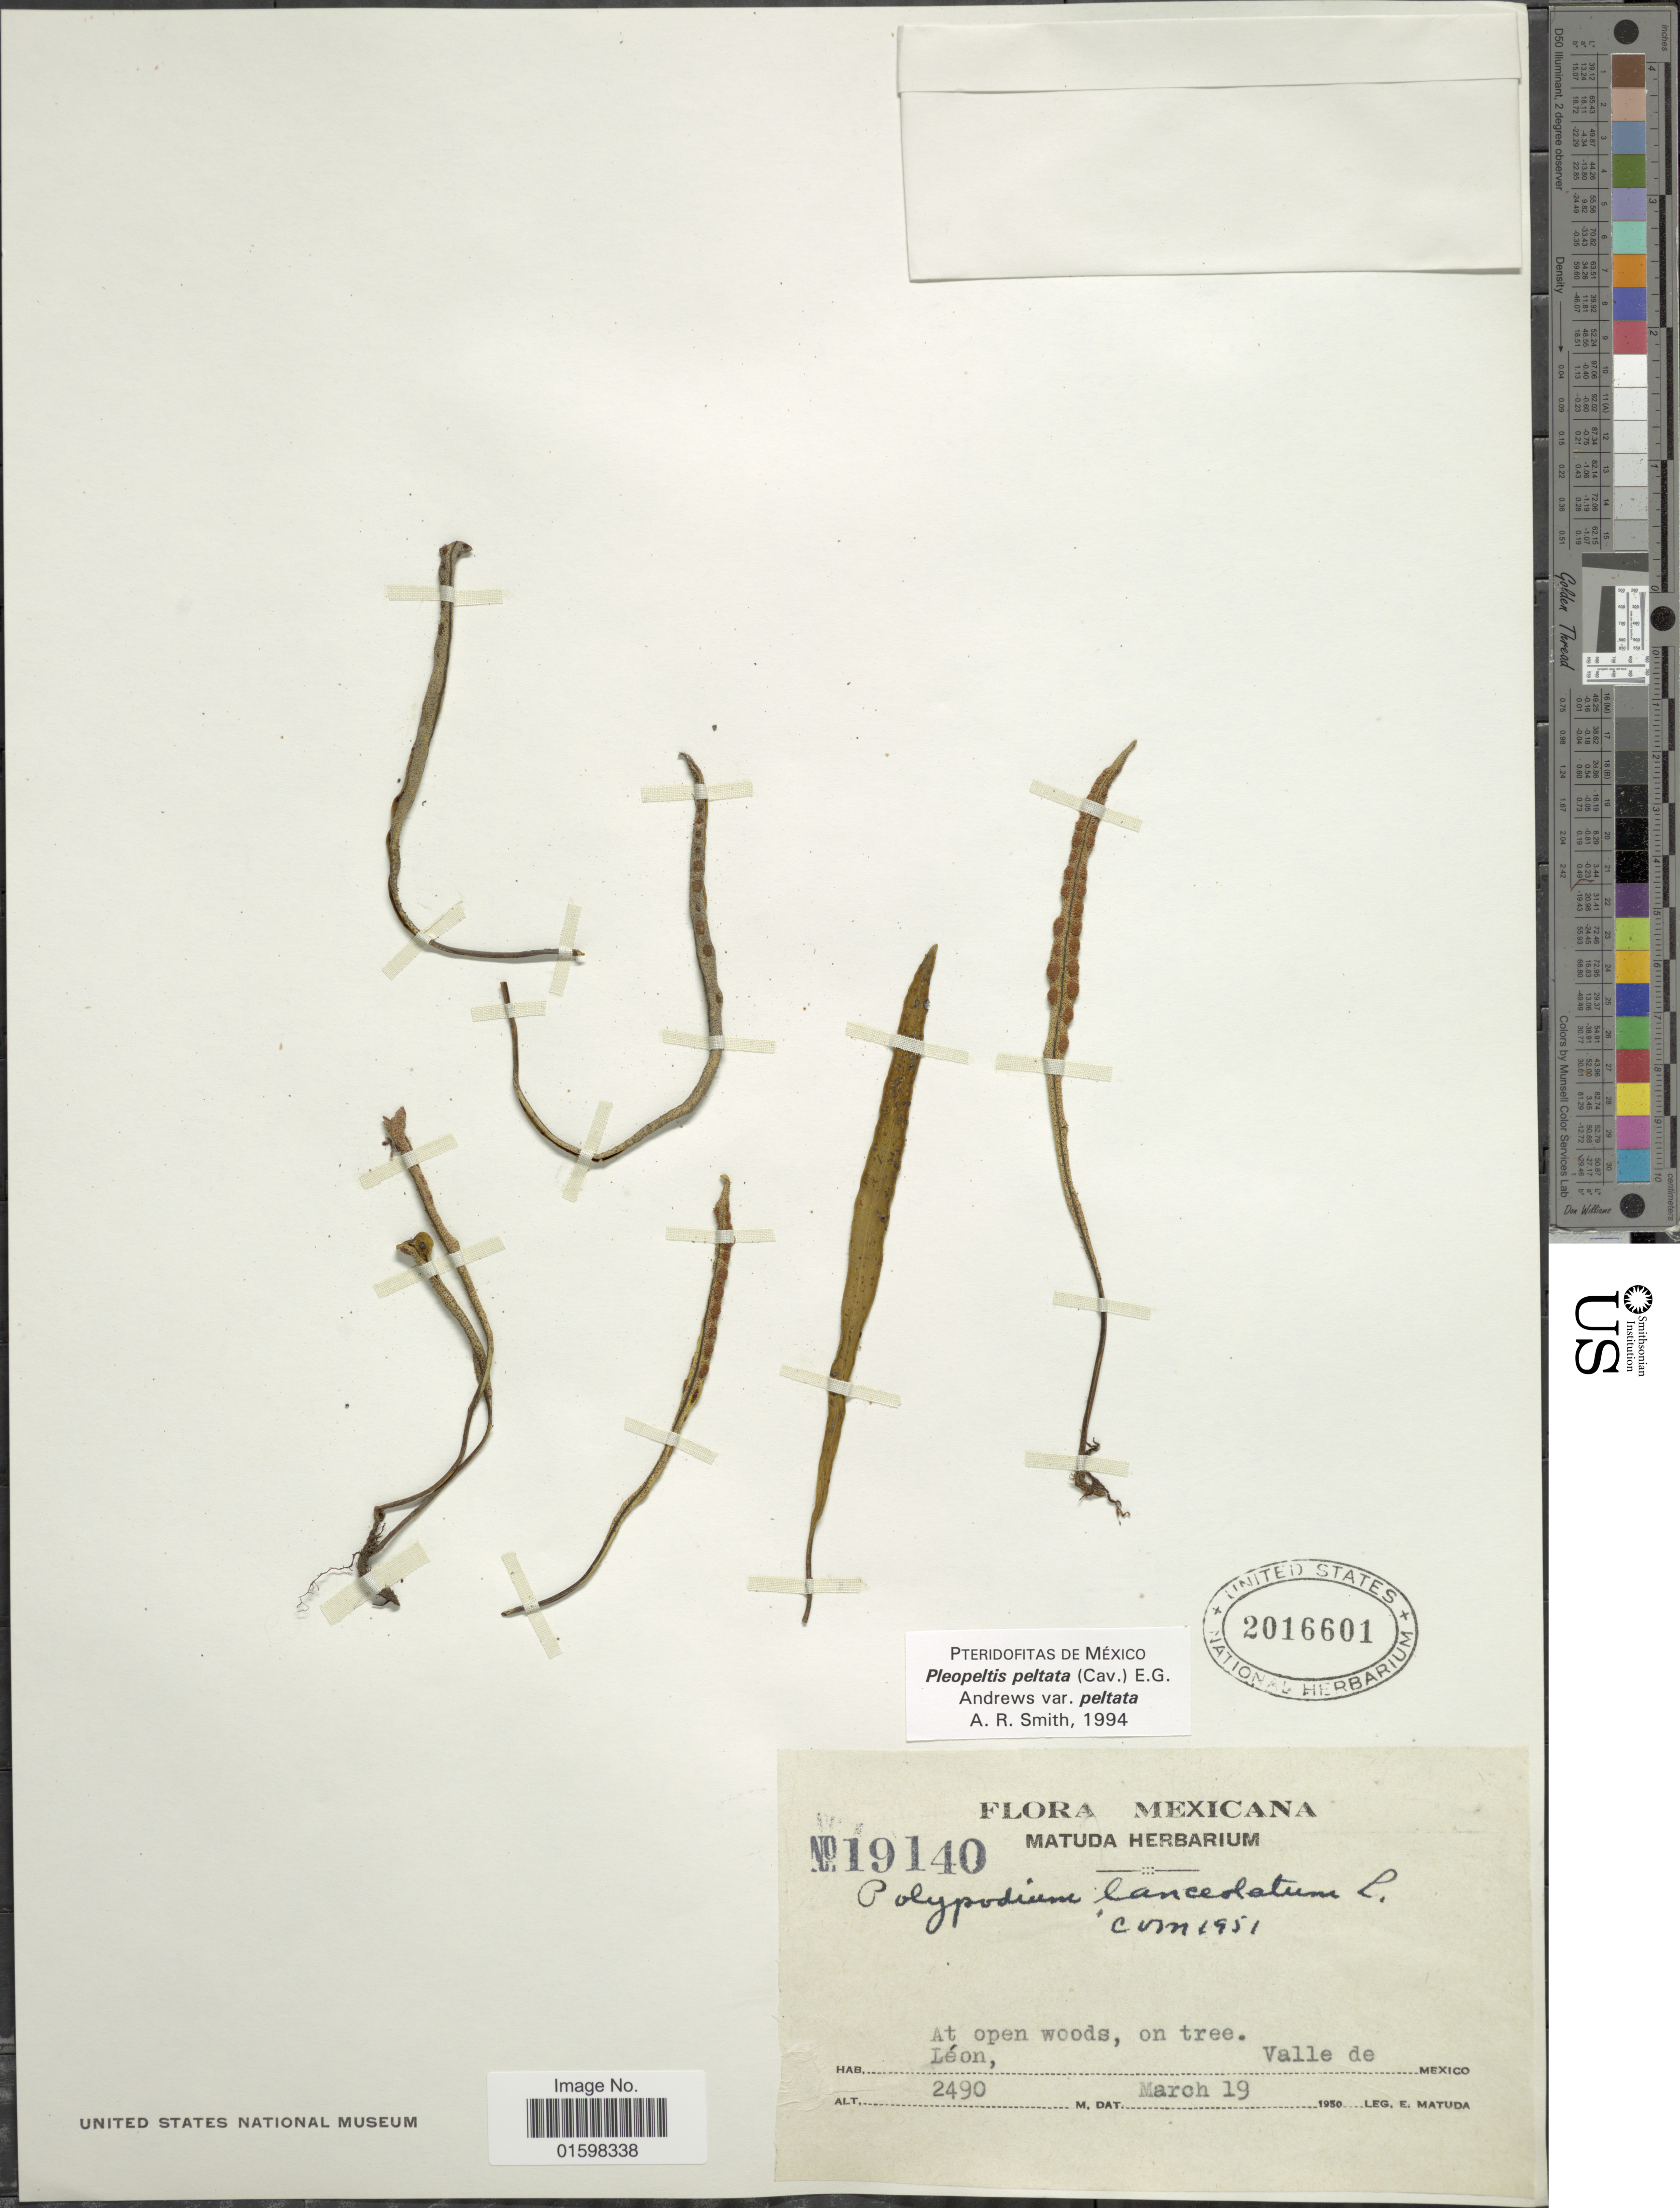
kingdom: Plantae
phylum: Tracheophyta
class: Polypodiopsida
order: Polypodiales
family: Polypodiaceae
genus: Pleopeltis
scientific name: Pleopeltis polylepis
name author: (Roem. ex Kunze) T. Moore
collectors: E. Matuda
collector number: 19140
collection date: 1950-03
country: Mexico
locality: Léon, Valle de Mexico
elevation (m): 2490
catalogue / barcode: US 2016601